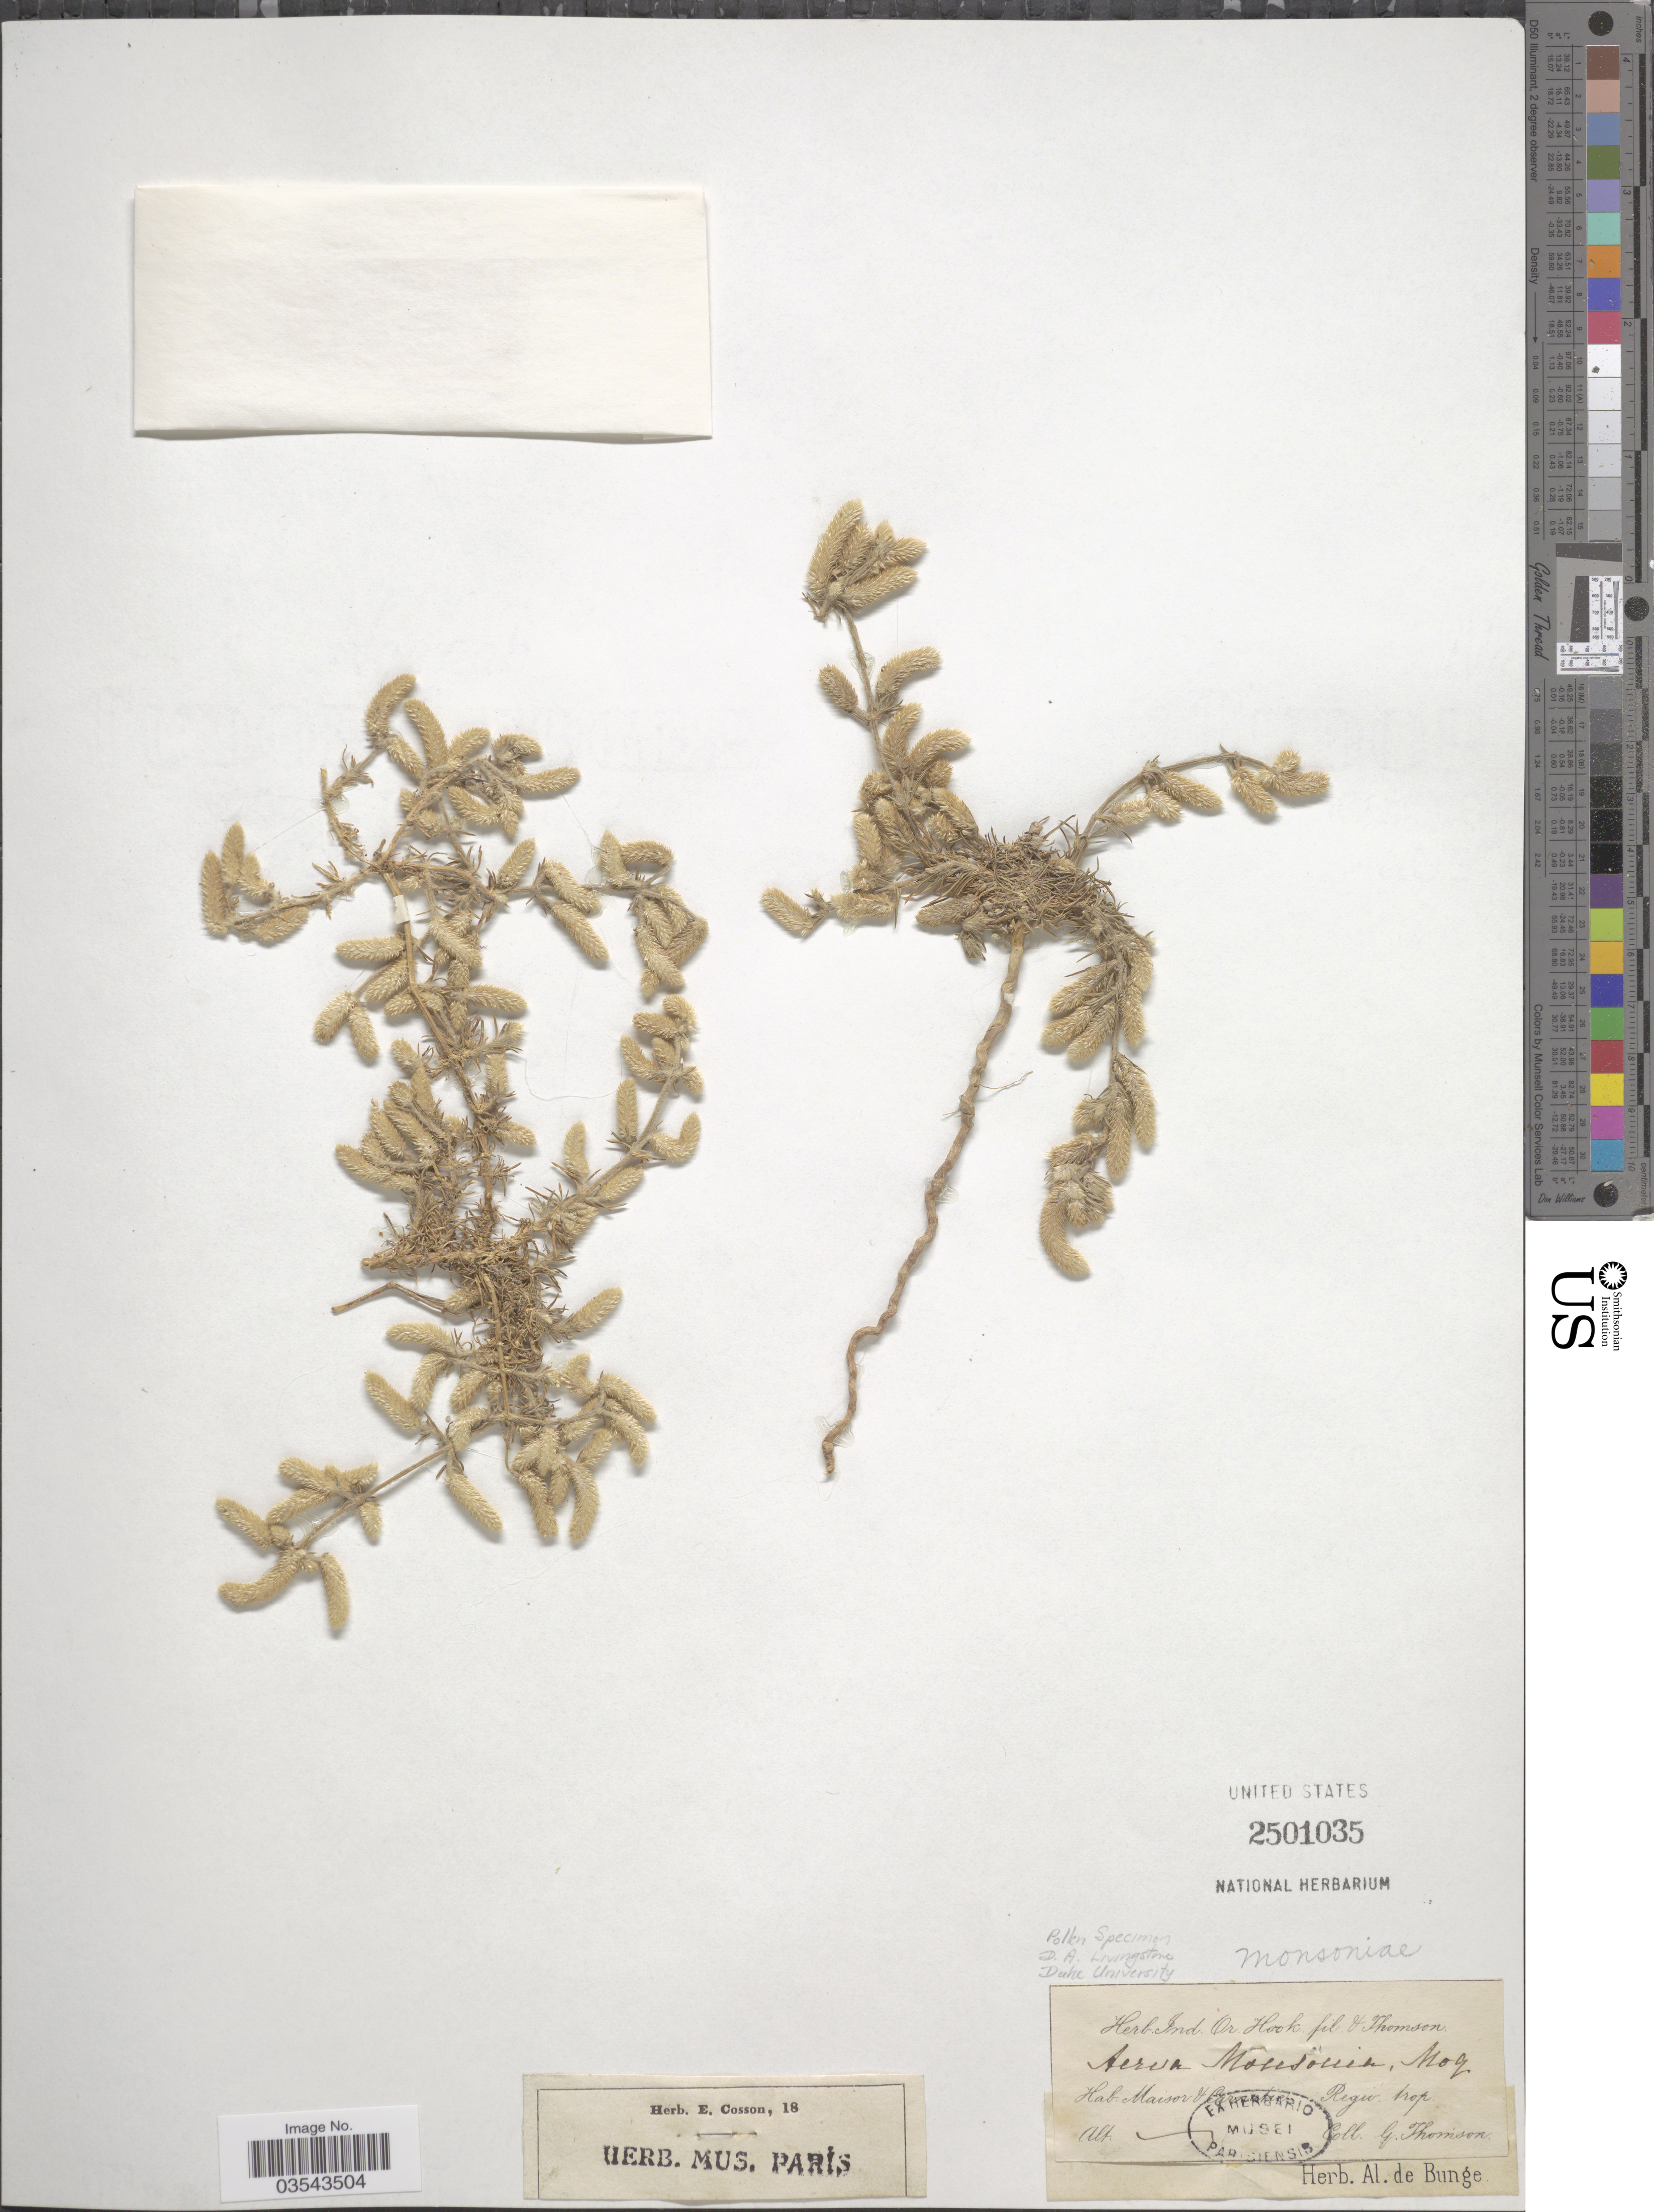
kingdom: Plantae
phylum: Tracheophyta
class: Magnoliopsida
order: Caryophyllales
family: Amaranthaceae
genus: Aerva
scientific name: Aerva monsoniae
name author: (L.) Mart.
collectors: G. Thomson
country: India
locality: Maisor & Carnatic. Regio. Trop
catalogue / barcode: US 2501035